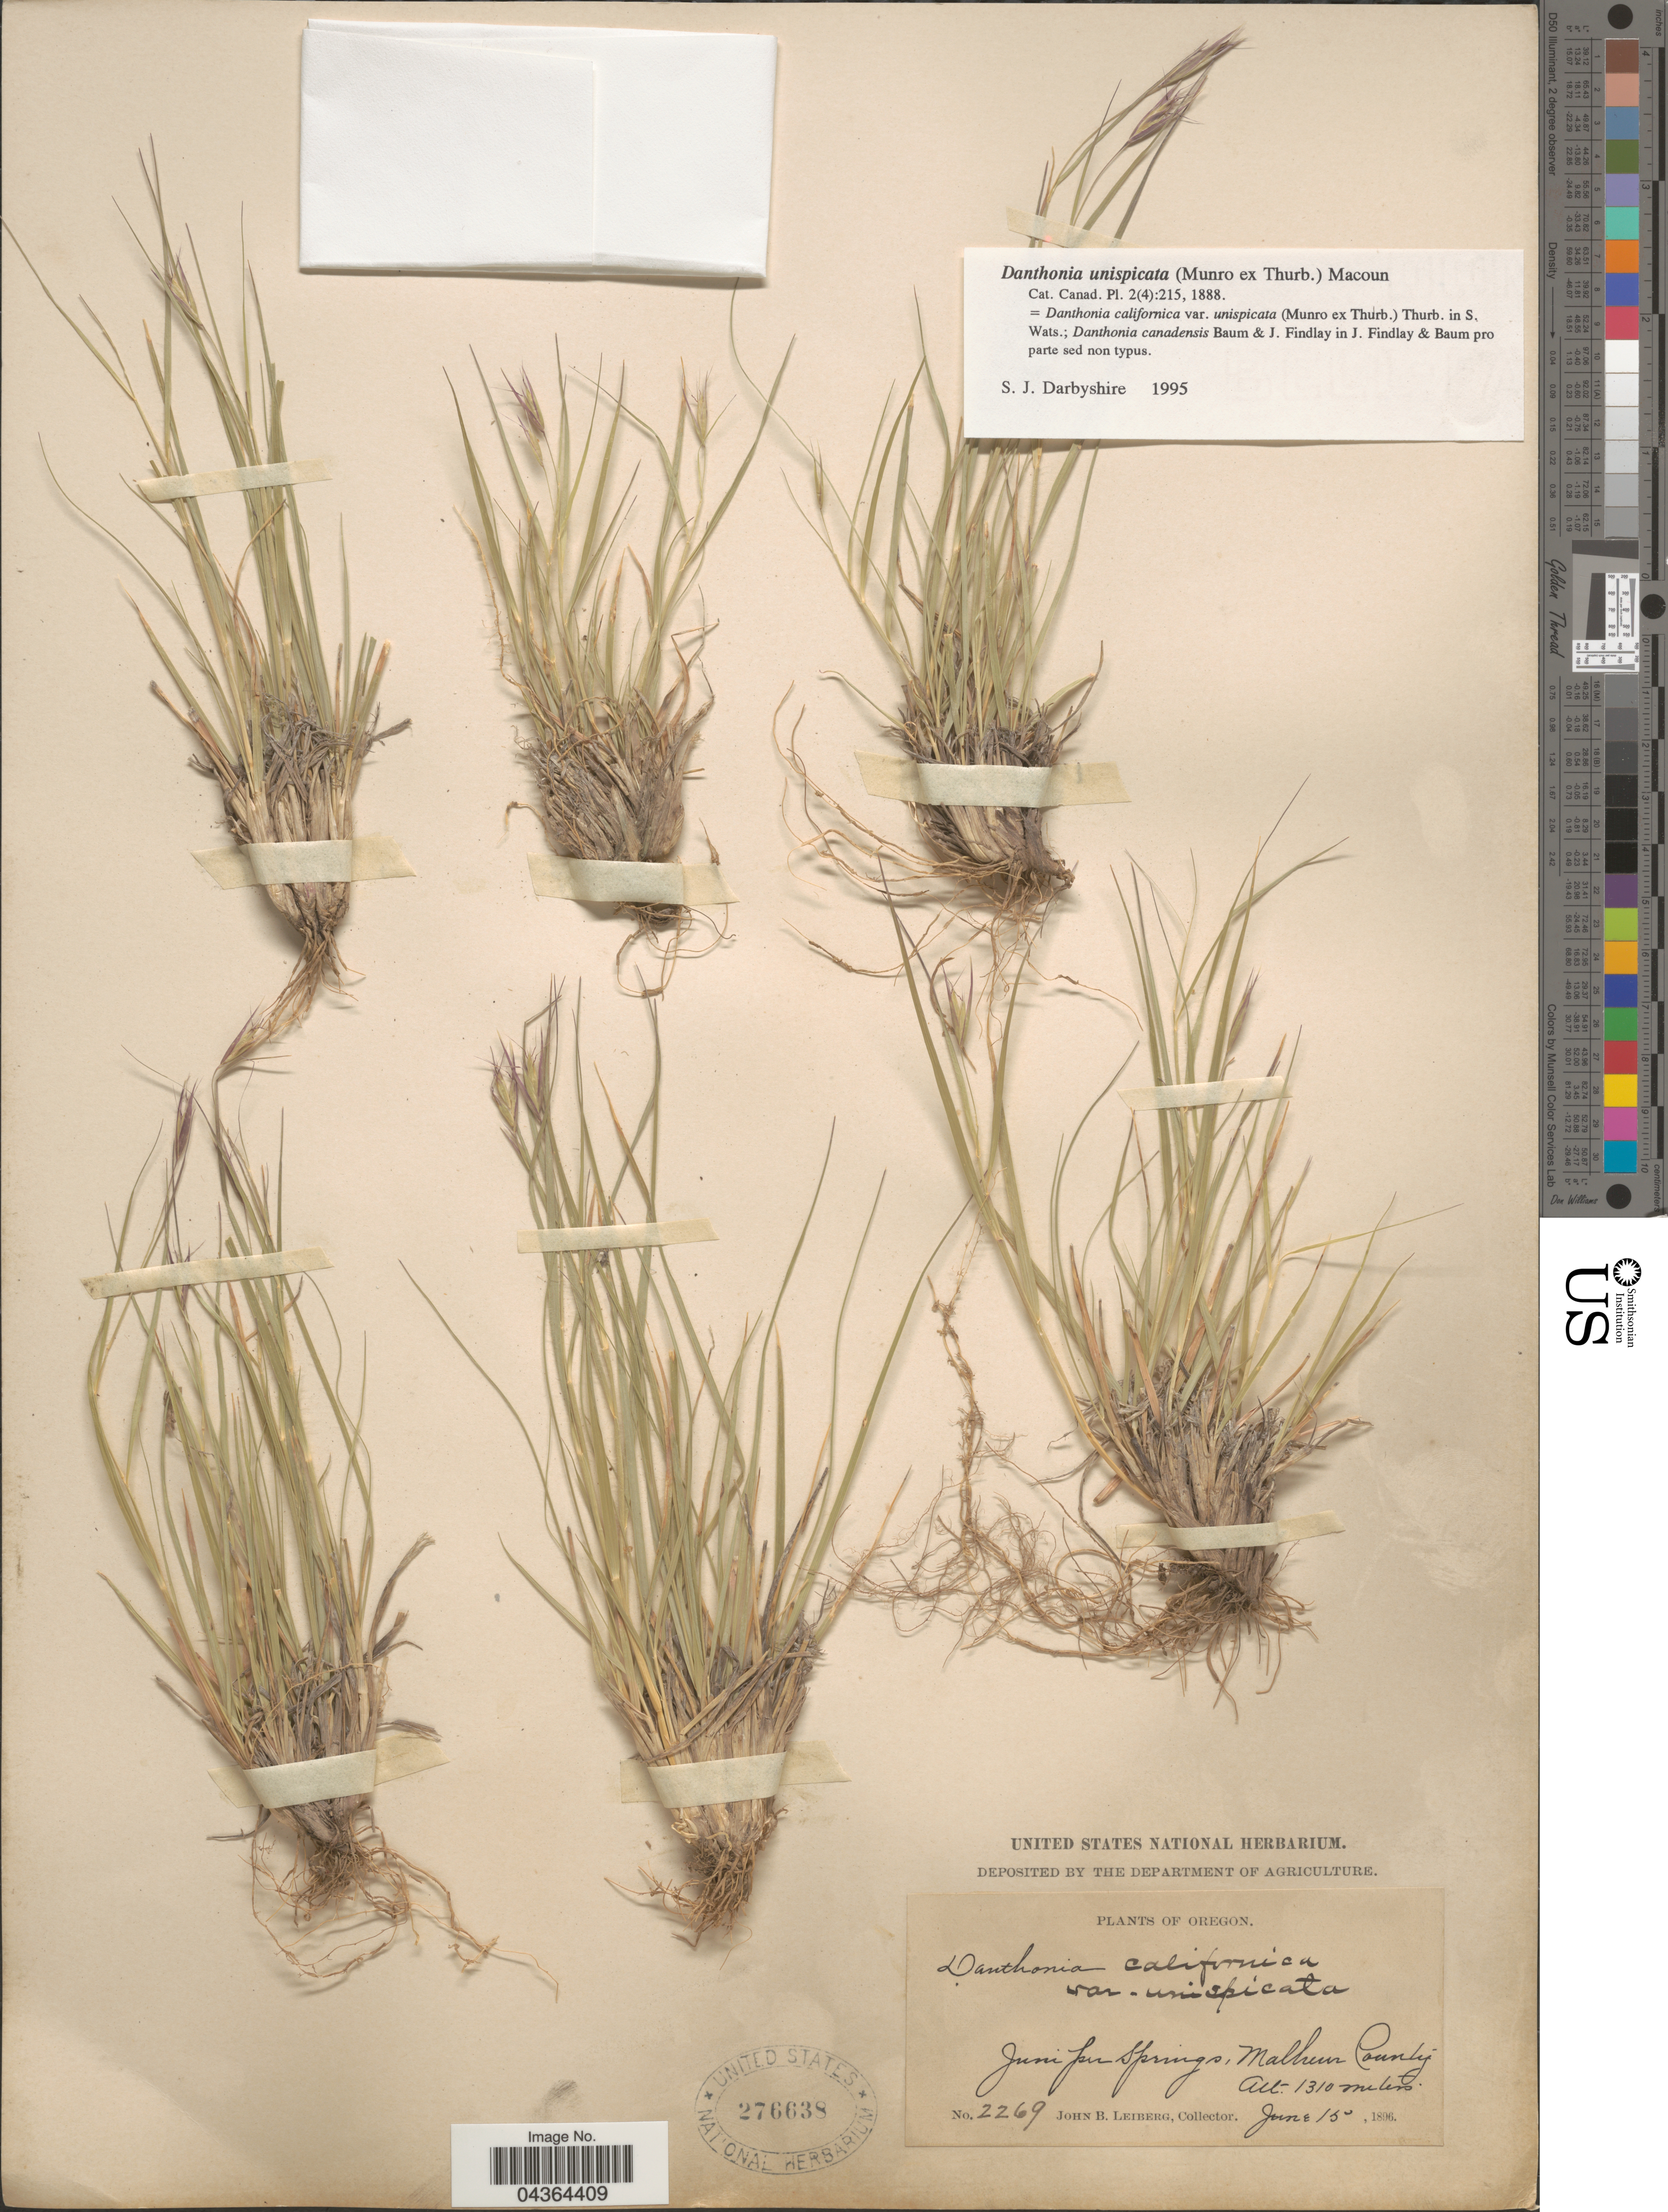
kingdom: Plantae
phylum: Tracheophyta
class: Liliopsida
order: Poales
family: Poaceae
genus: Danthonia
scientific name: Danthonia unispicata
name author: (Thurb.) Munro ex Macoun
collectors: J. B. Leiberg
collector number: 2269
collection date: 1896-06-15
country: United States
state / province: Oregon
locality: Juniper Springs, Malheur County.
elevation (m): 1310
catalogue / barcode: US 276638